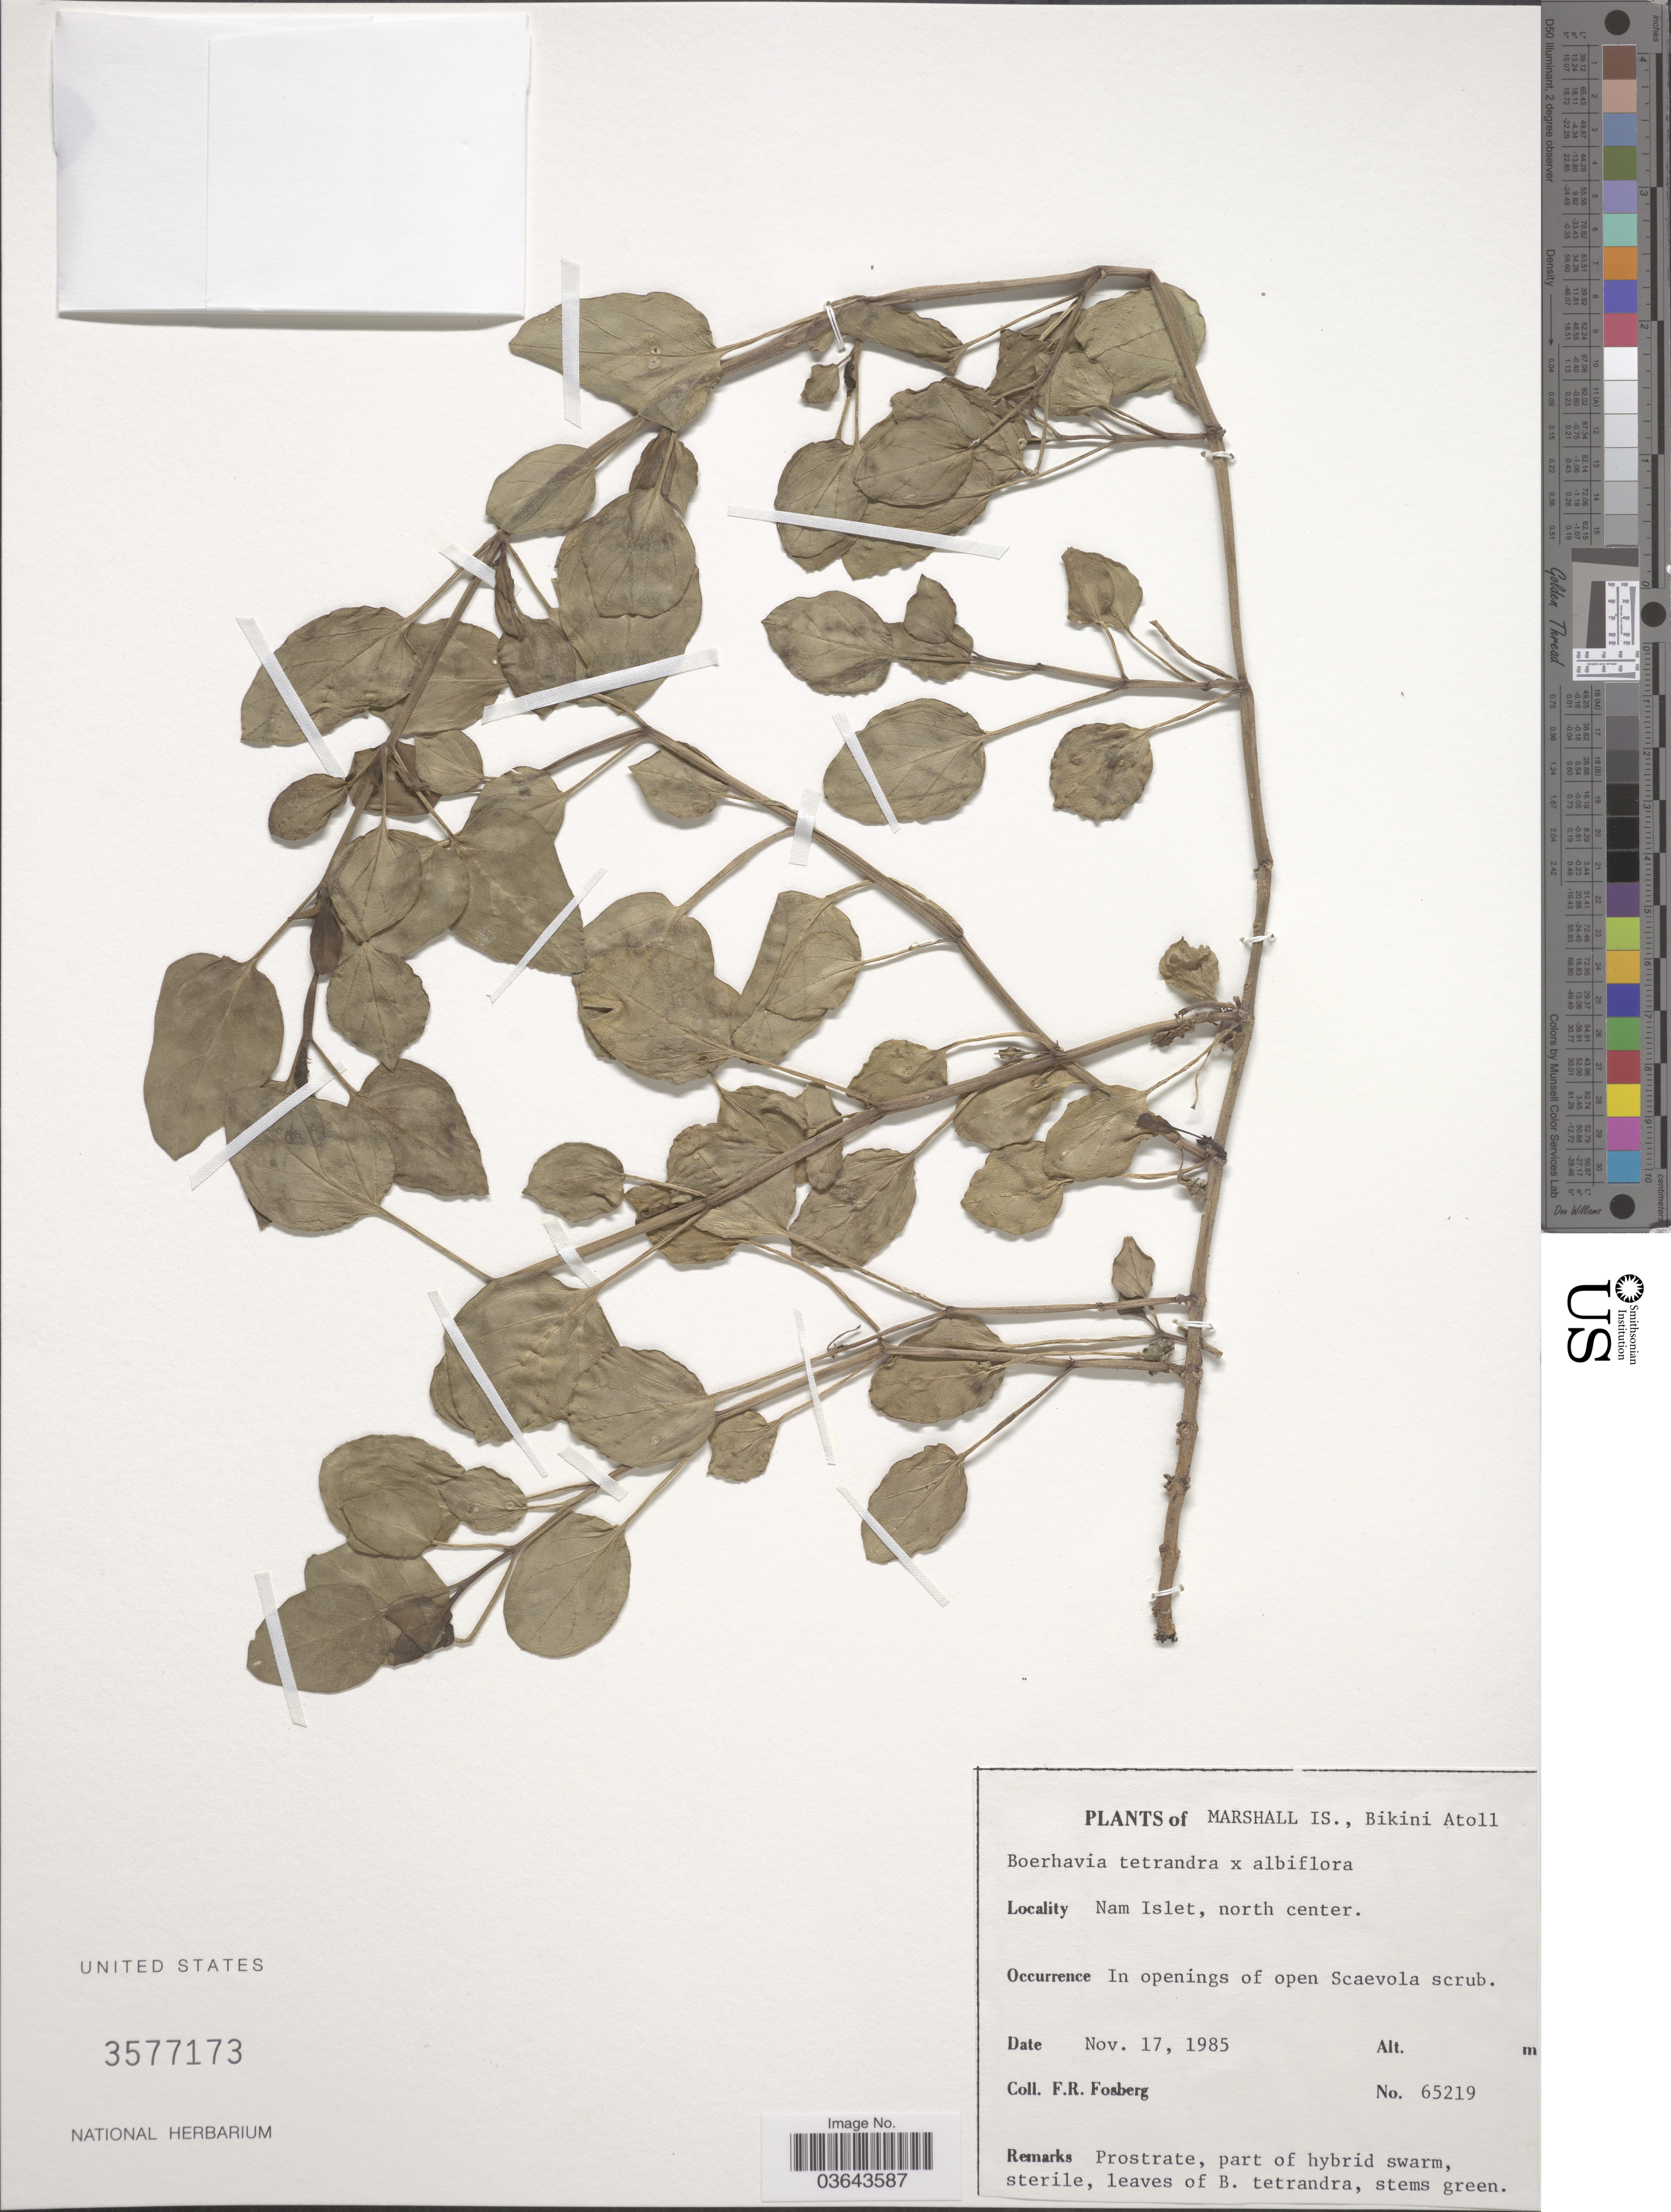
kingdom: Plantae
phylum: Tracheophyta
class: Magnoliopsida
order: Caryophyllales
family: Nyctaginaceae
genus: Boerhavia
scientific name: Boerhavia albiflora x B. tetrandra G. Forst.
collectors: F. R. Fosberg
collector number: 65219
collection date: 1985-11-17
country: Marshall Islands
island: Bikini Atoll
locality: Bikini Atoll. Nam Islet, north center.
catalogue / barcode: US 3577173